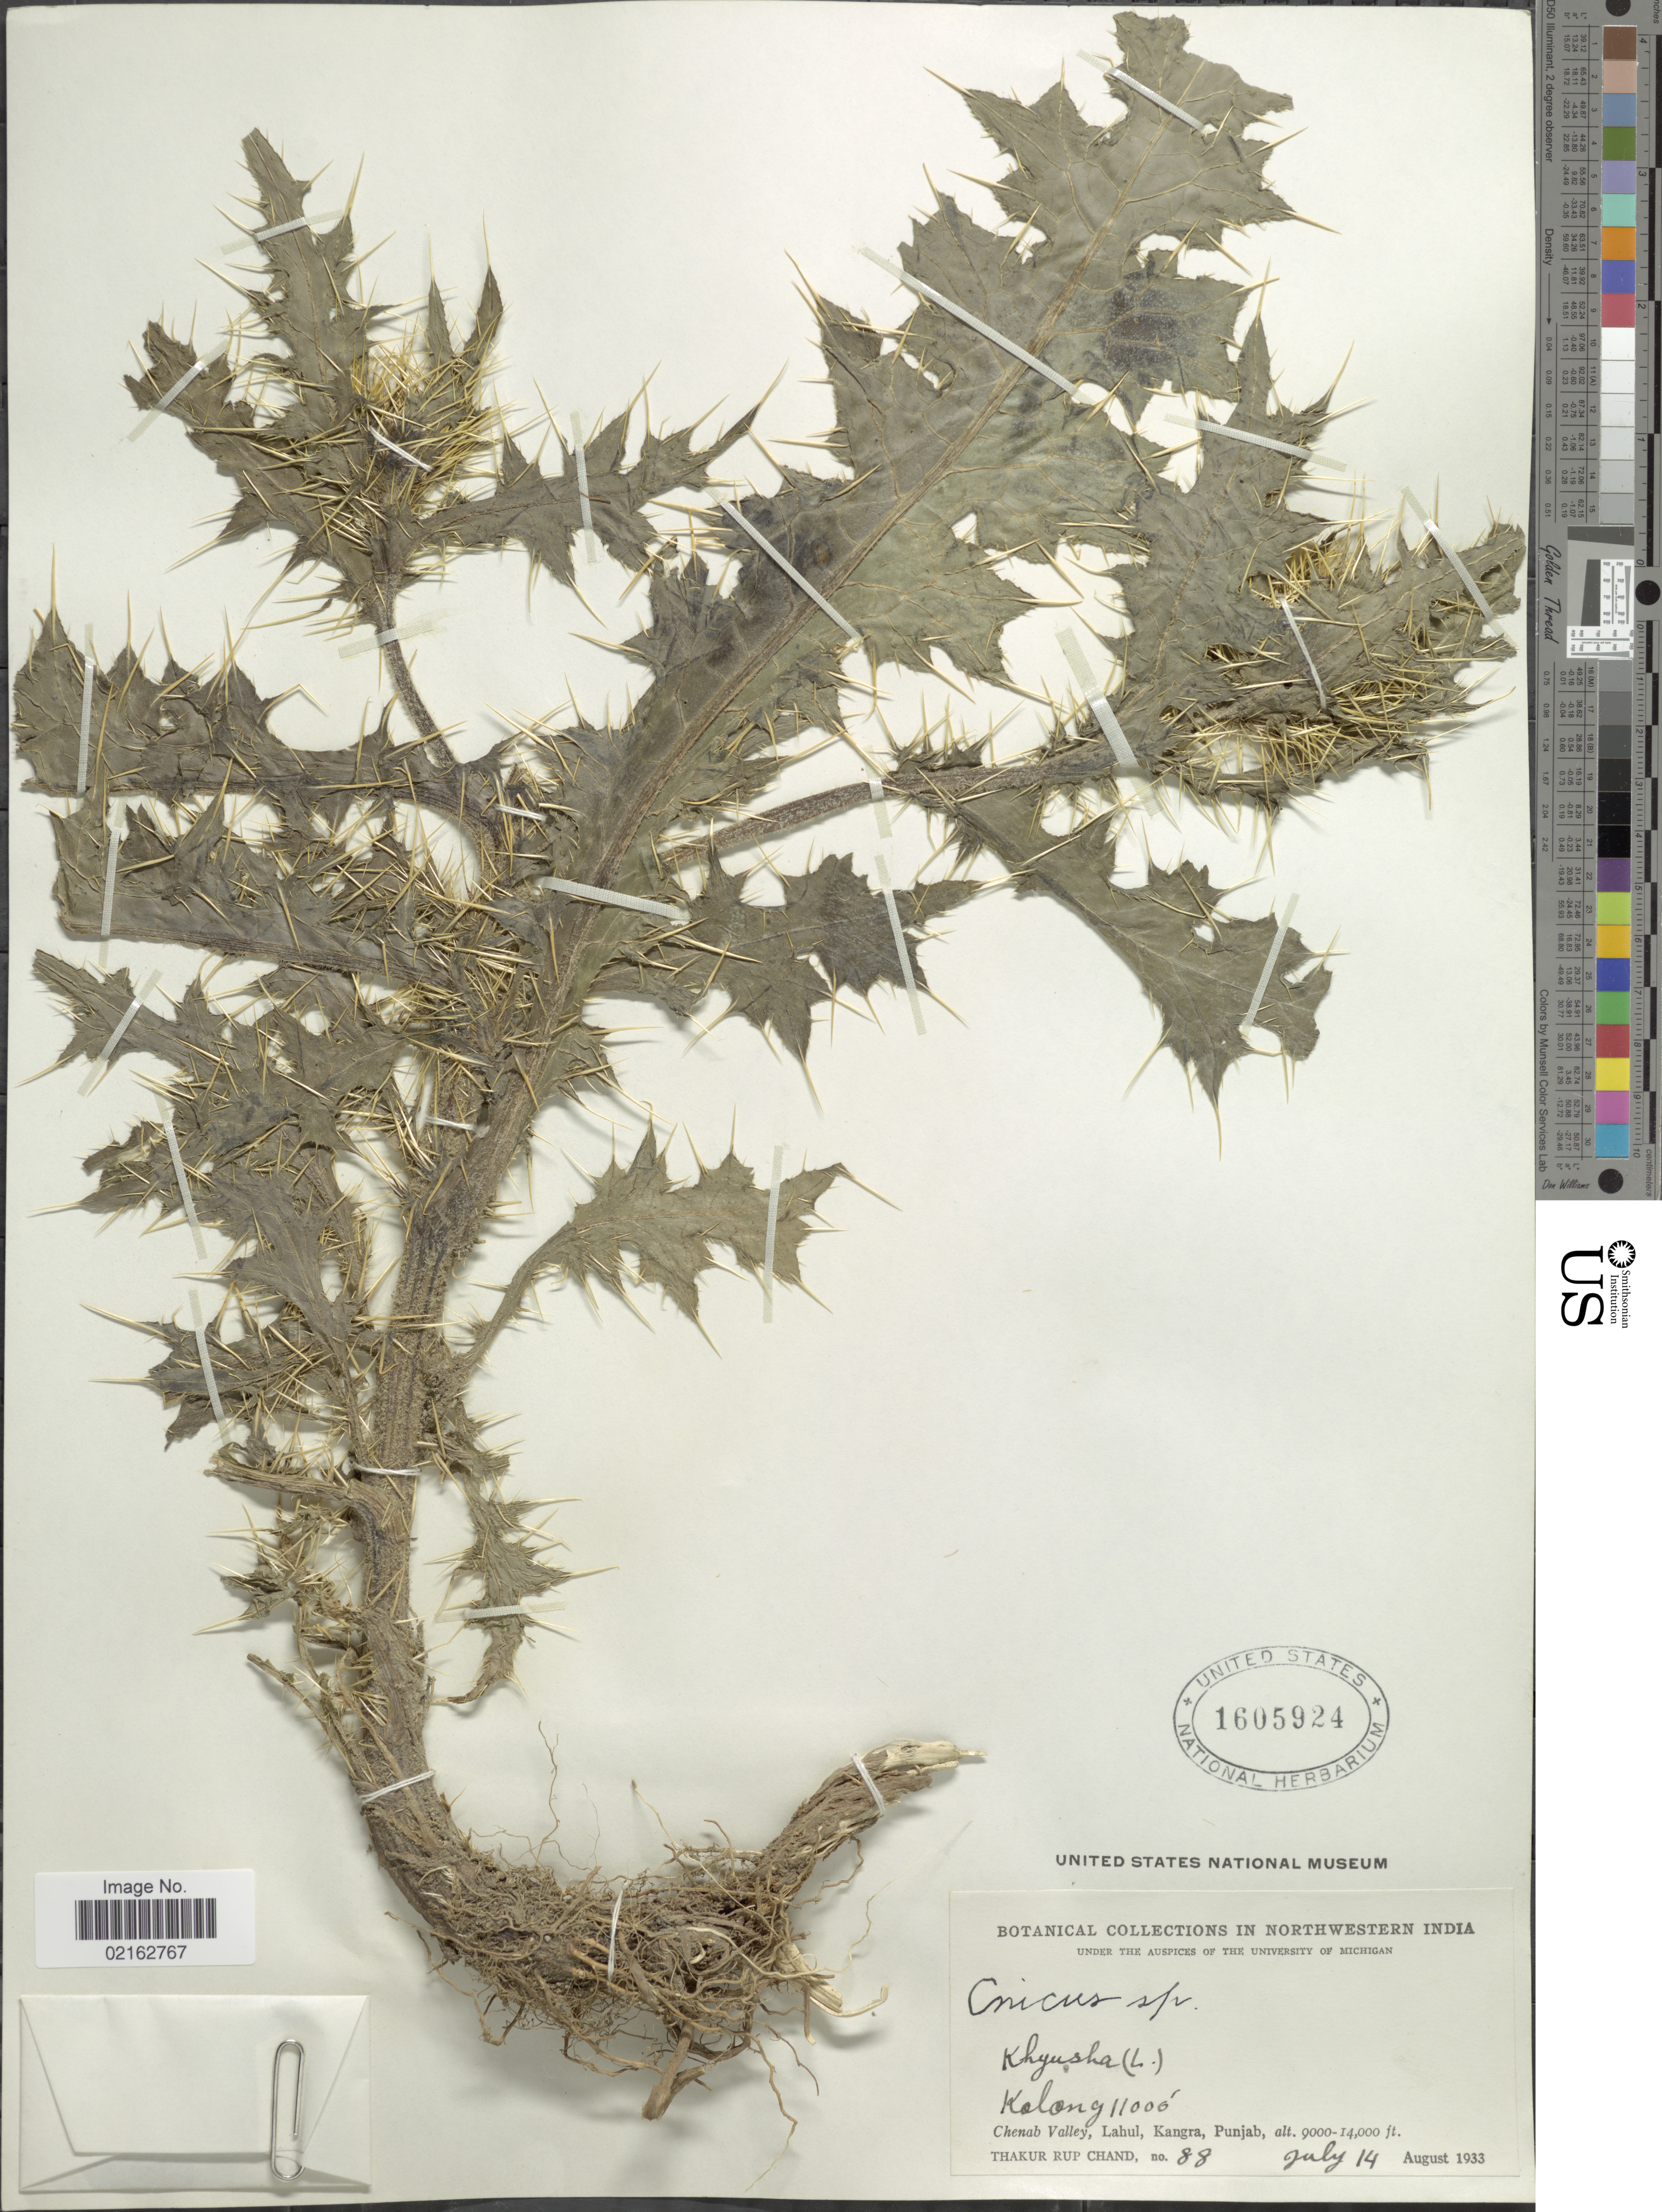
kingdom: Plantae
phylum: Tracheophyta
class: Magnoliopsida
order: Asterales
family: Asteraceae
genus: Cirsium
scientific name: Cirsium sp.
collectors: T. R. Chand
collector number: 88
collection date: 1933-07-14/1933-08-14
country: India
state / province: Himachal Pradesh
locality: Northwestern India. Kolong. Chenab Valley, Lahul, Kangra, Punjab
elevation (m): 3353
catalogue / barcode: US 1605924